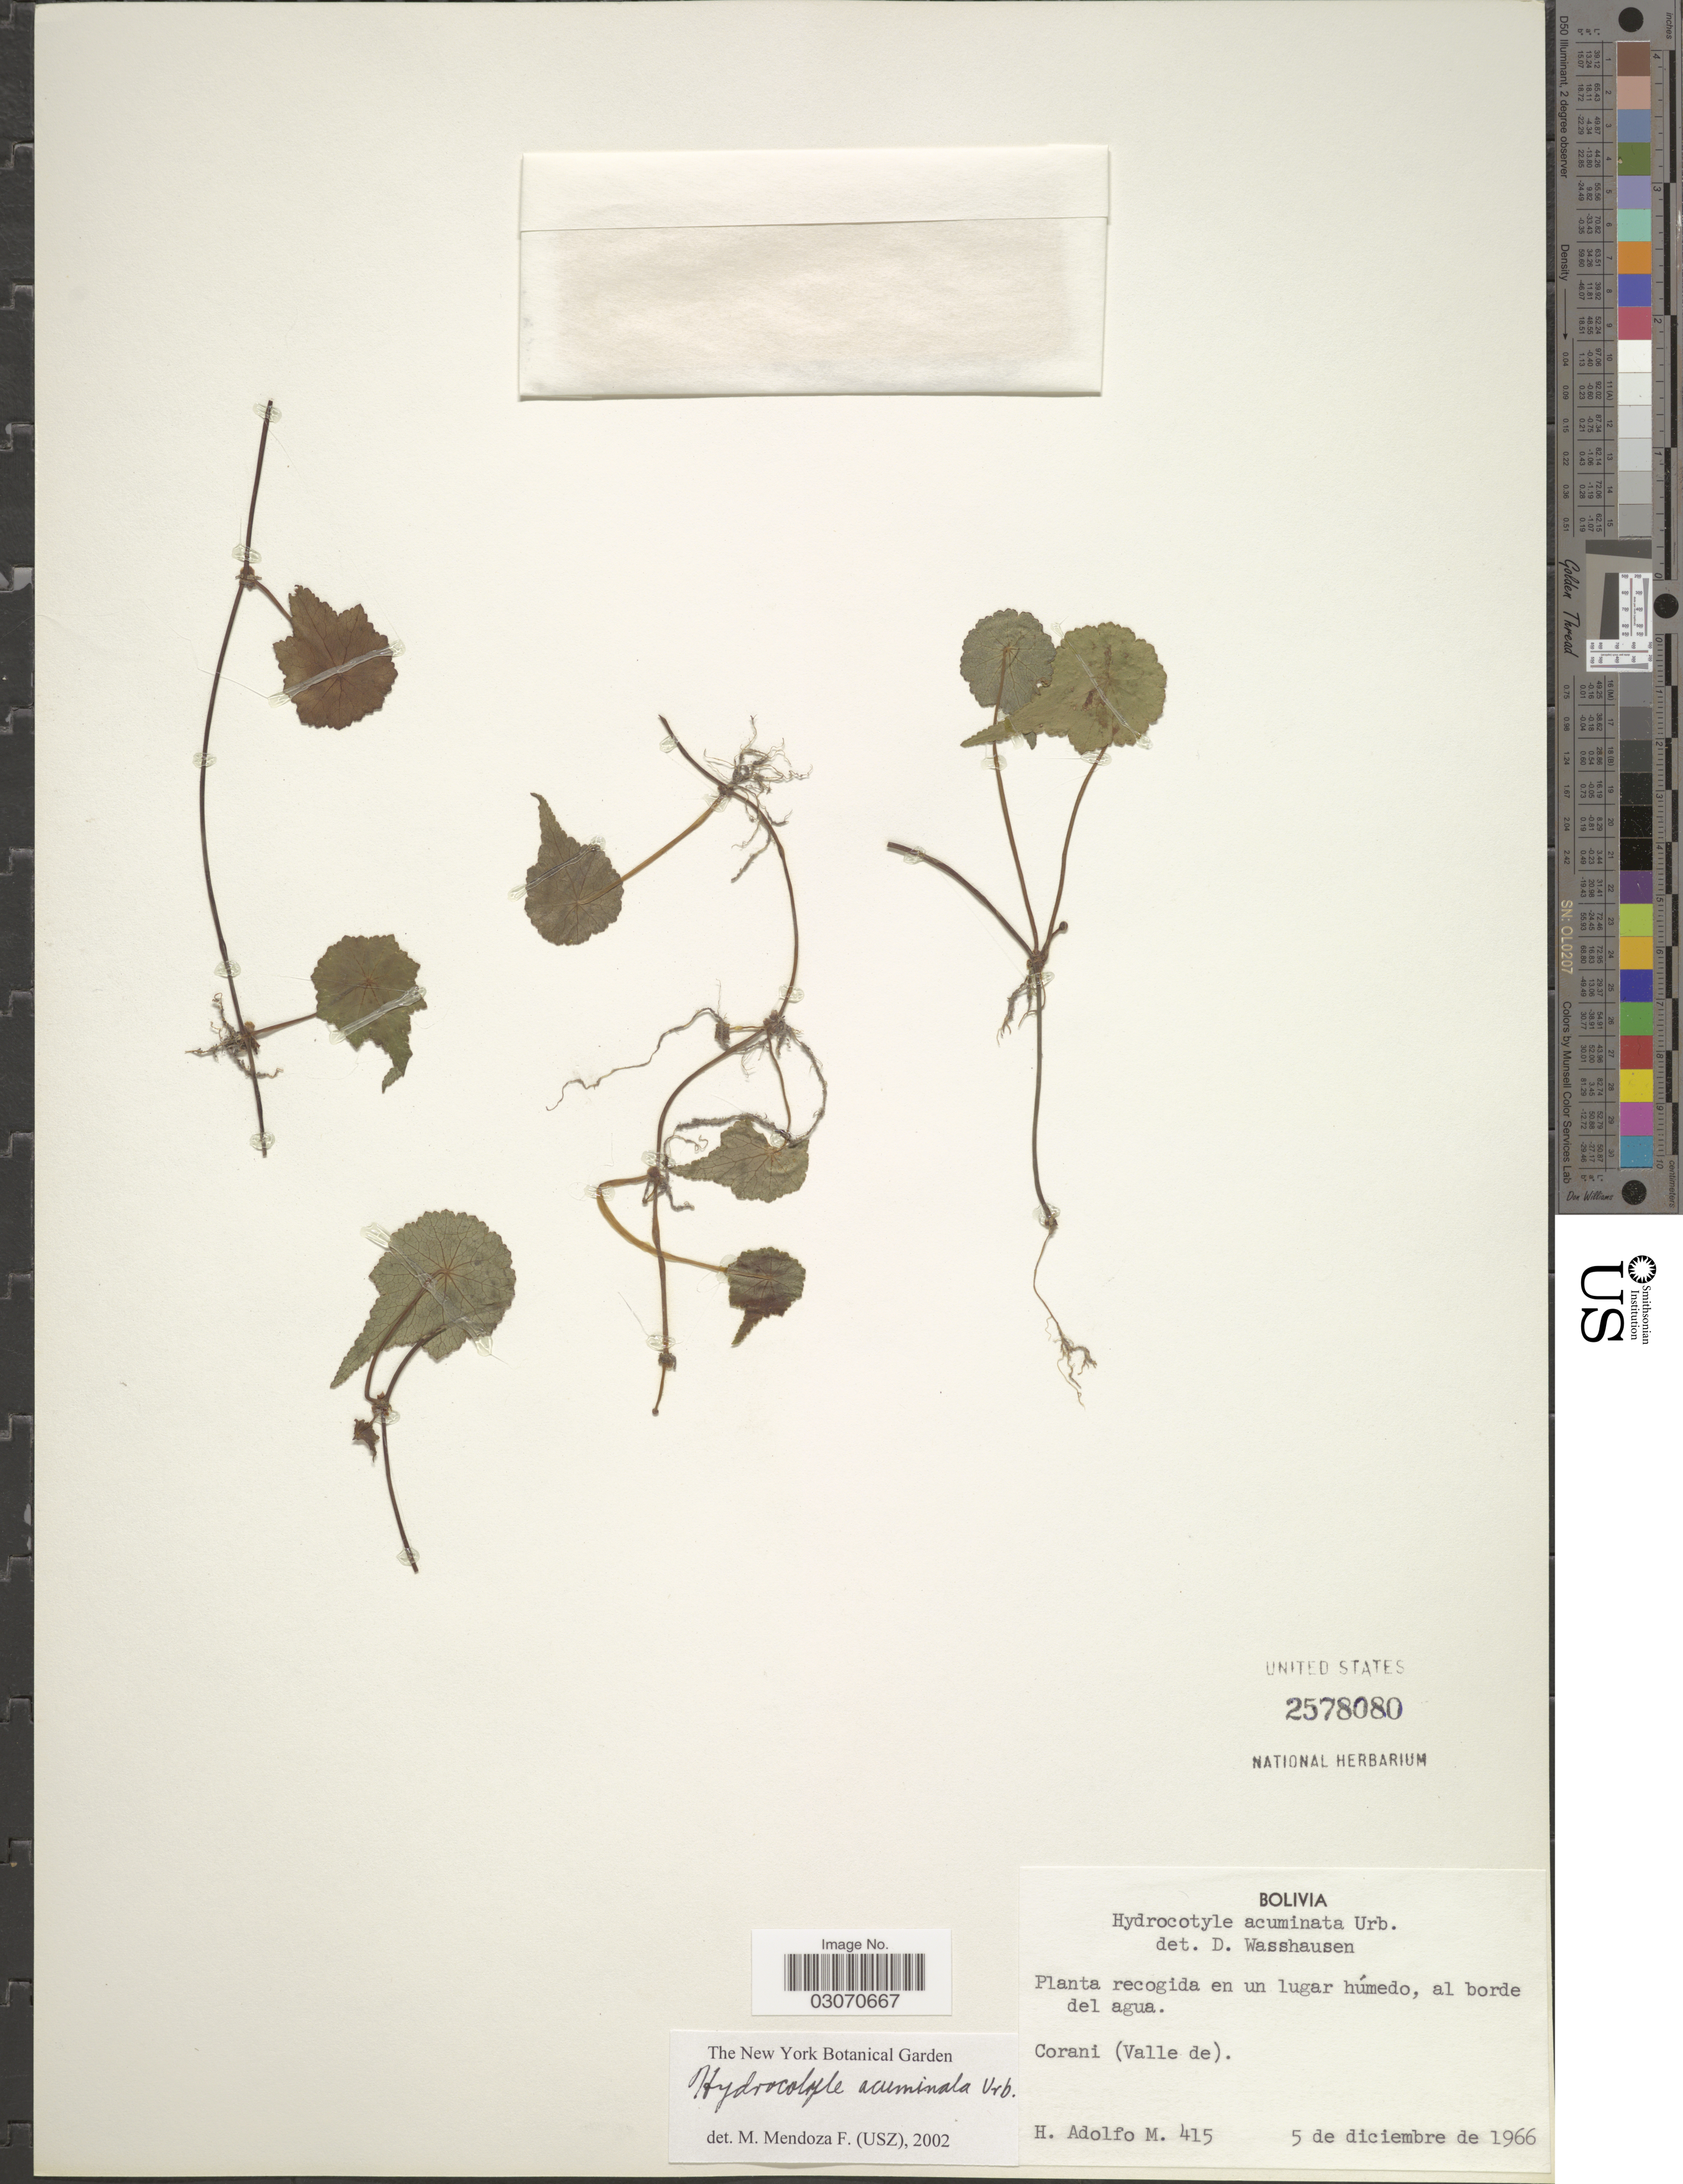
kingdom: Plantae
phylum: Tracheophyta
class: Magnoliopsida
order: Apiales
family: Araliaceae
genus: Hydrocotyle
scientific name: Hydrocotyle eccentrica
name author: Britton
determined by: Mendoza, M.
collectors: H. Adolfo M.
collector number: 415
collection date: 1966-12-05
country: Bolivia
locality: Corani (Valle de).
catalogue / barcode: US 2578080